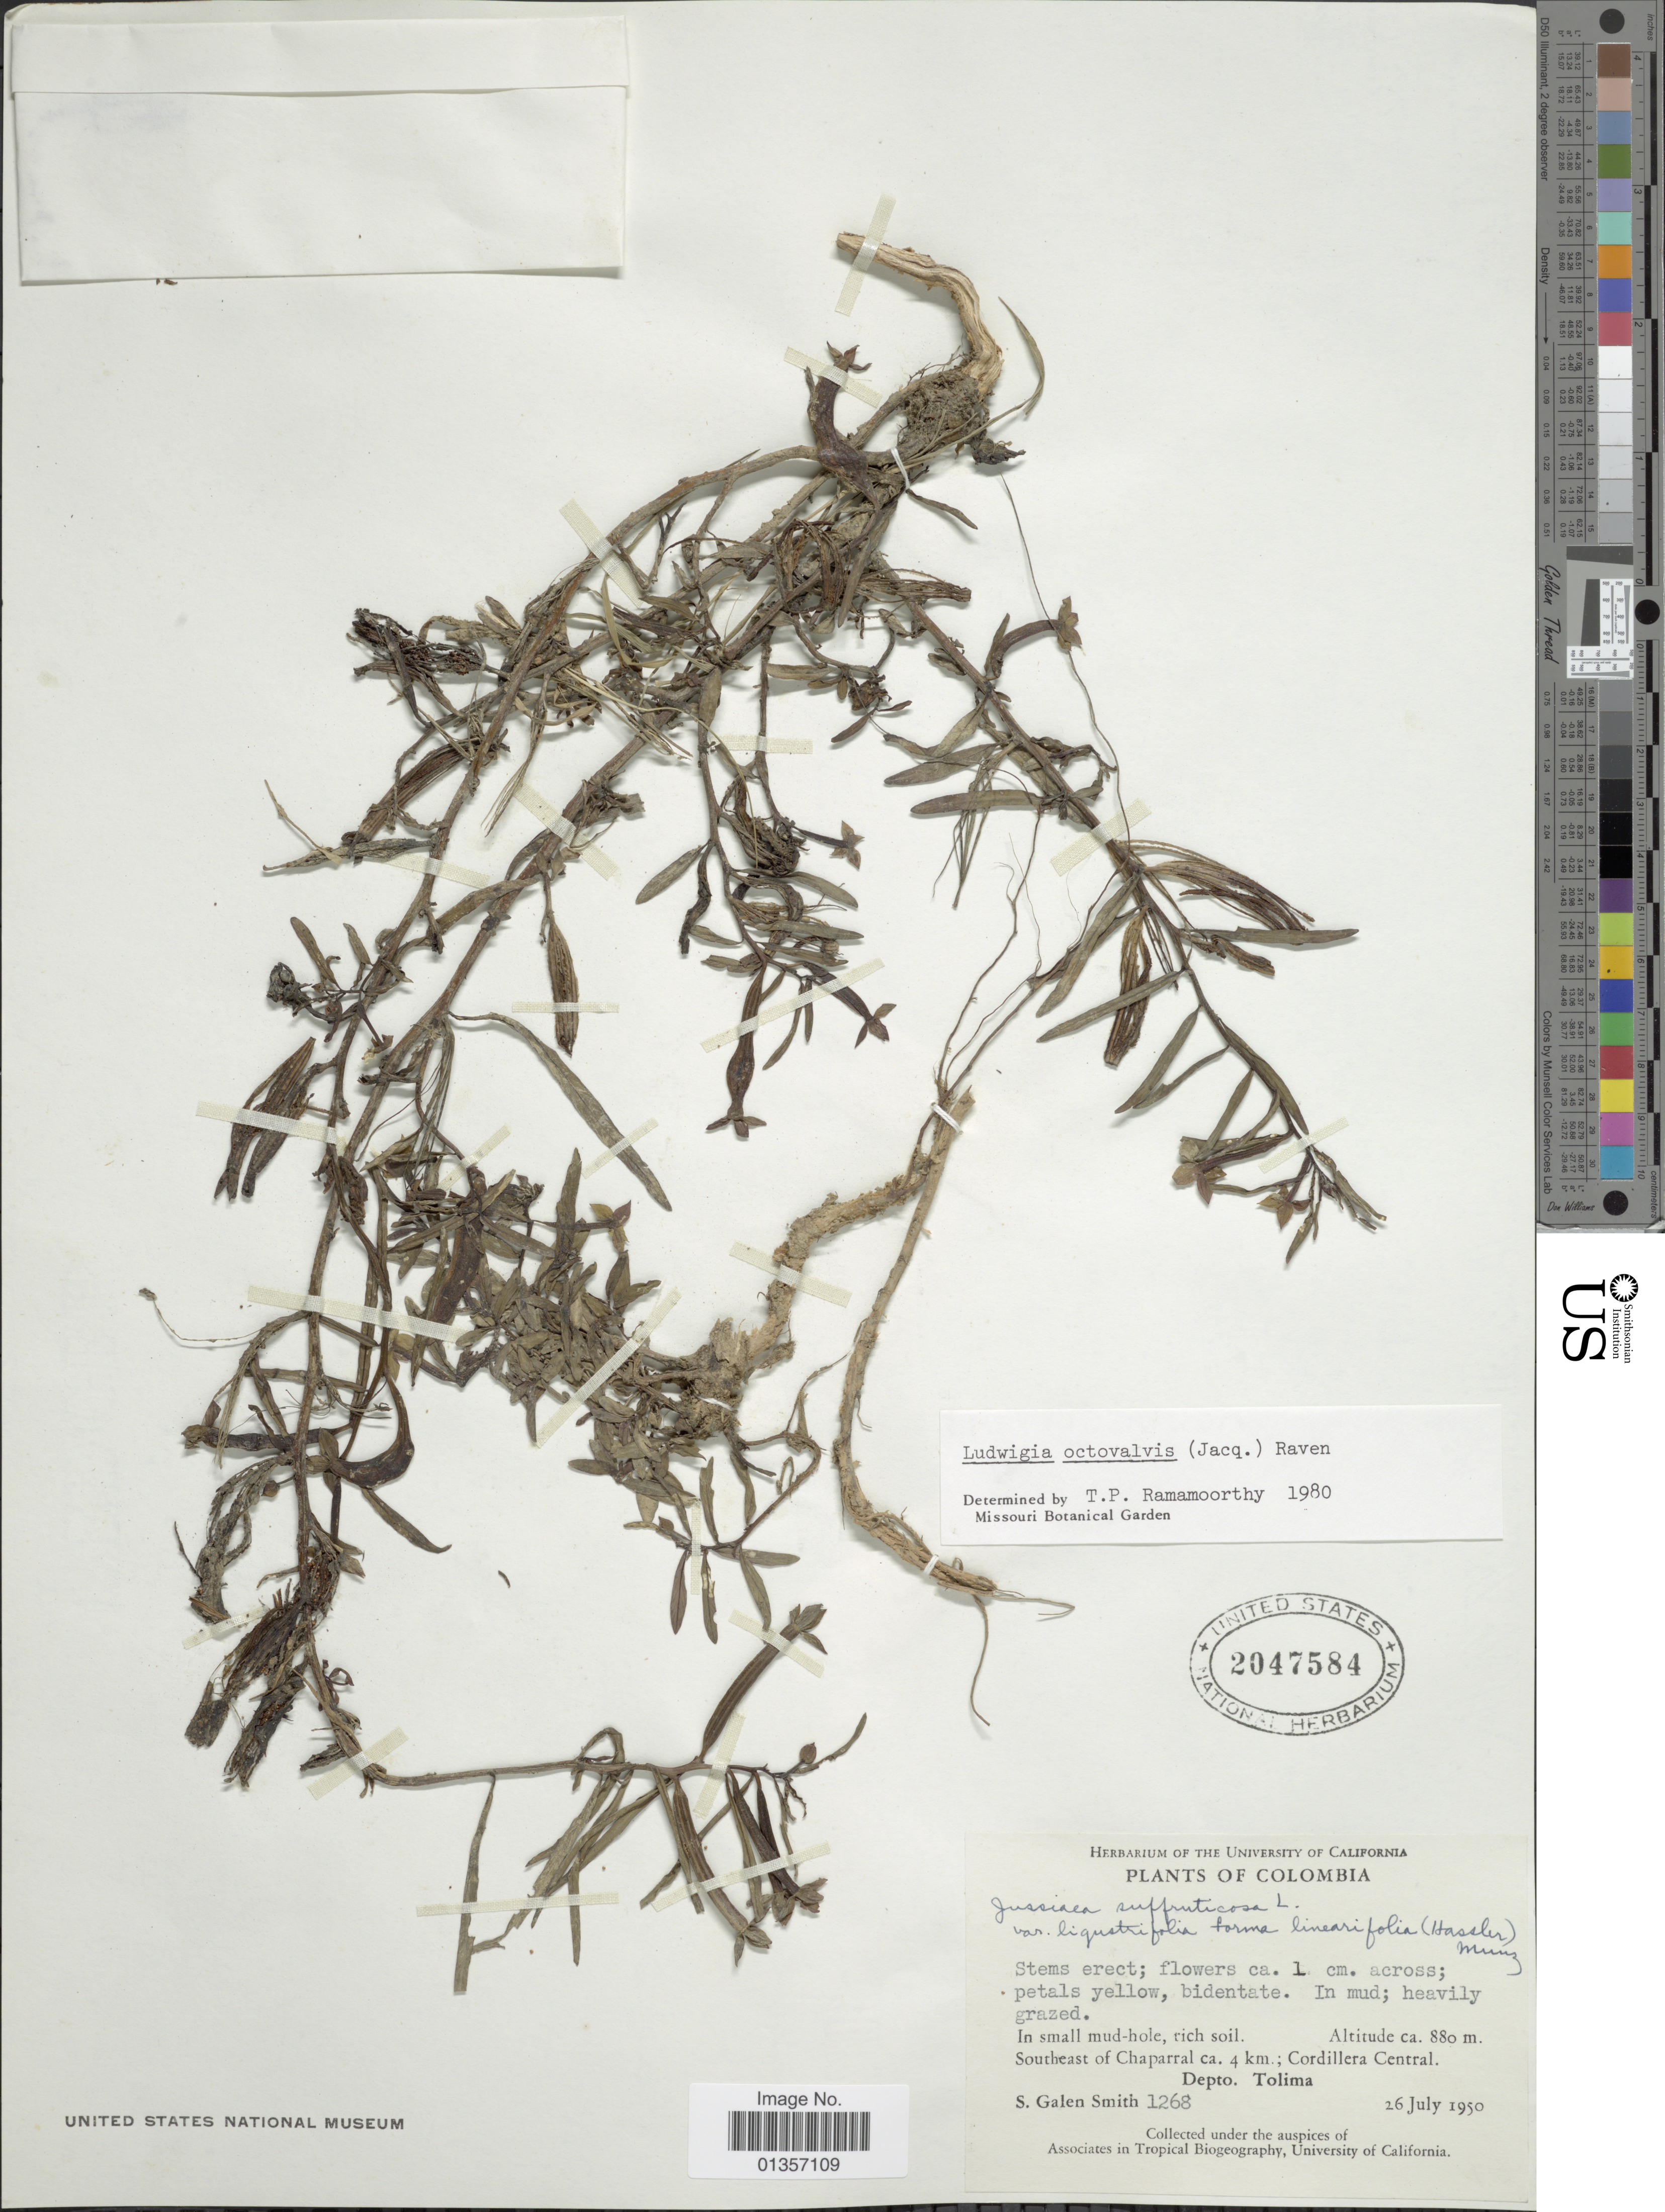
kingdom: Plantae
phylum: Tracheophyta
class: Magnoliopsida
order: Myrtales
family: Onagraceae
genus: Ludwigia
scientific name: Ludwigia octovalvis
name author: (Jacq.) P.H. Raven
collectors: S. G. Smith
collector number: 1268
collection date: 1950-07-26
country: Colombia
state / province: Tolima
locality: Southeast of Chaparral ca. 4 km.; Cordillera Central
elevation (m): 880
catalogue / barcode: US 2047584